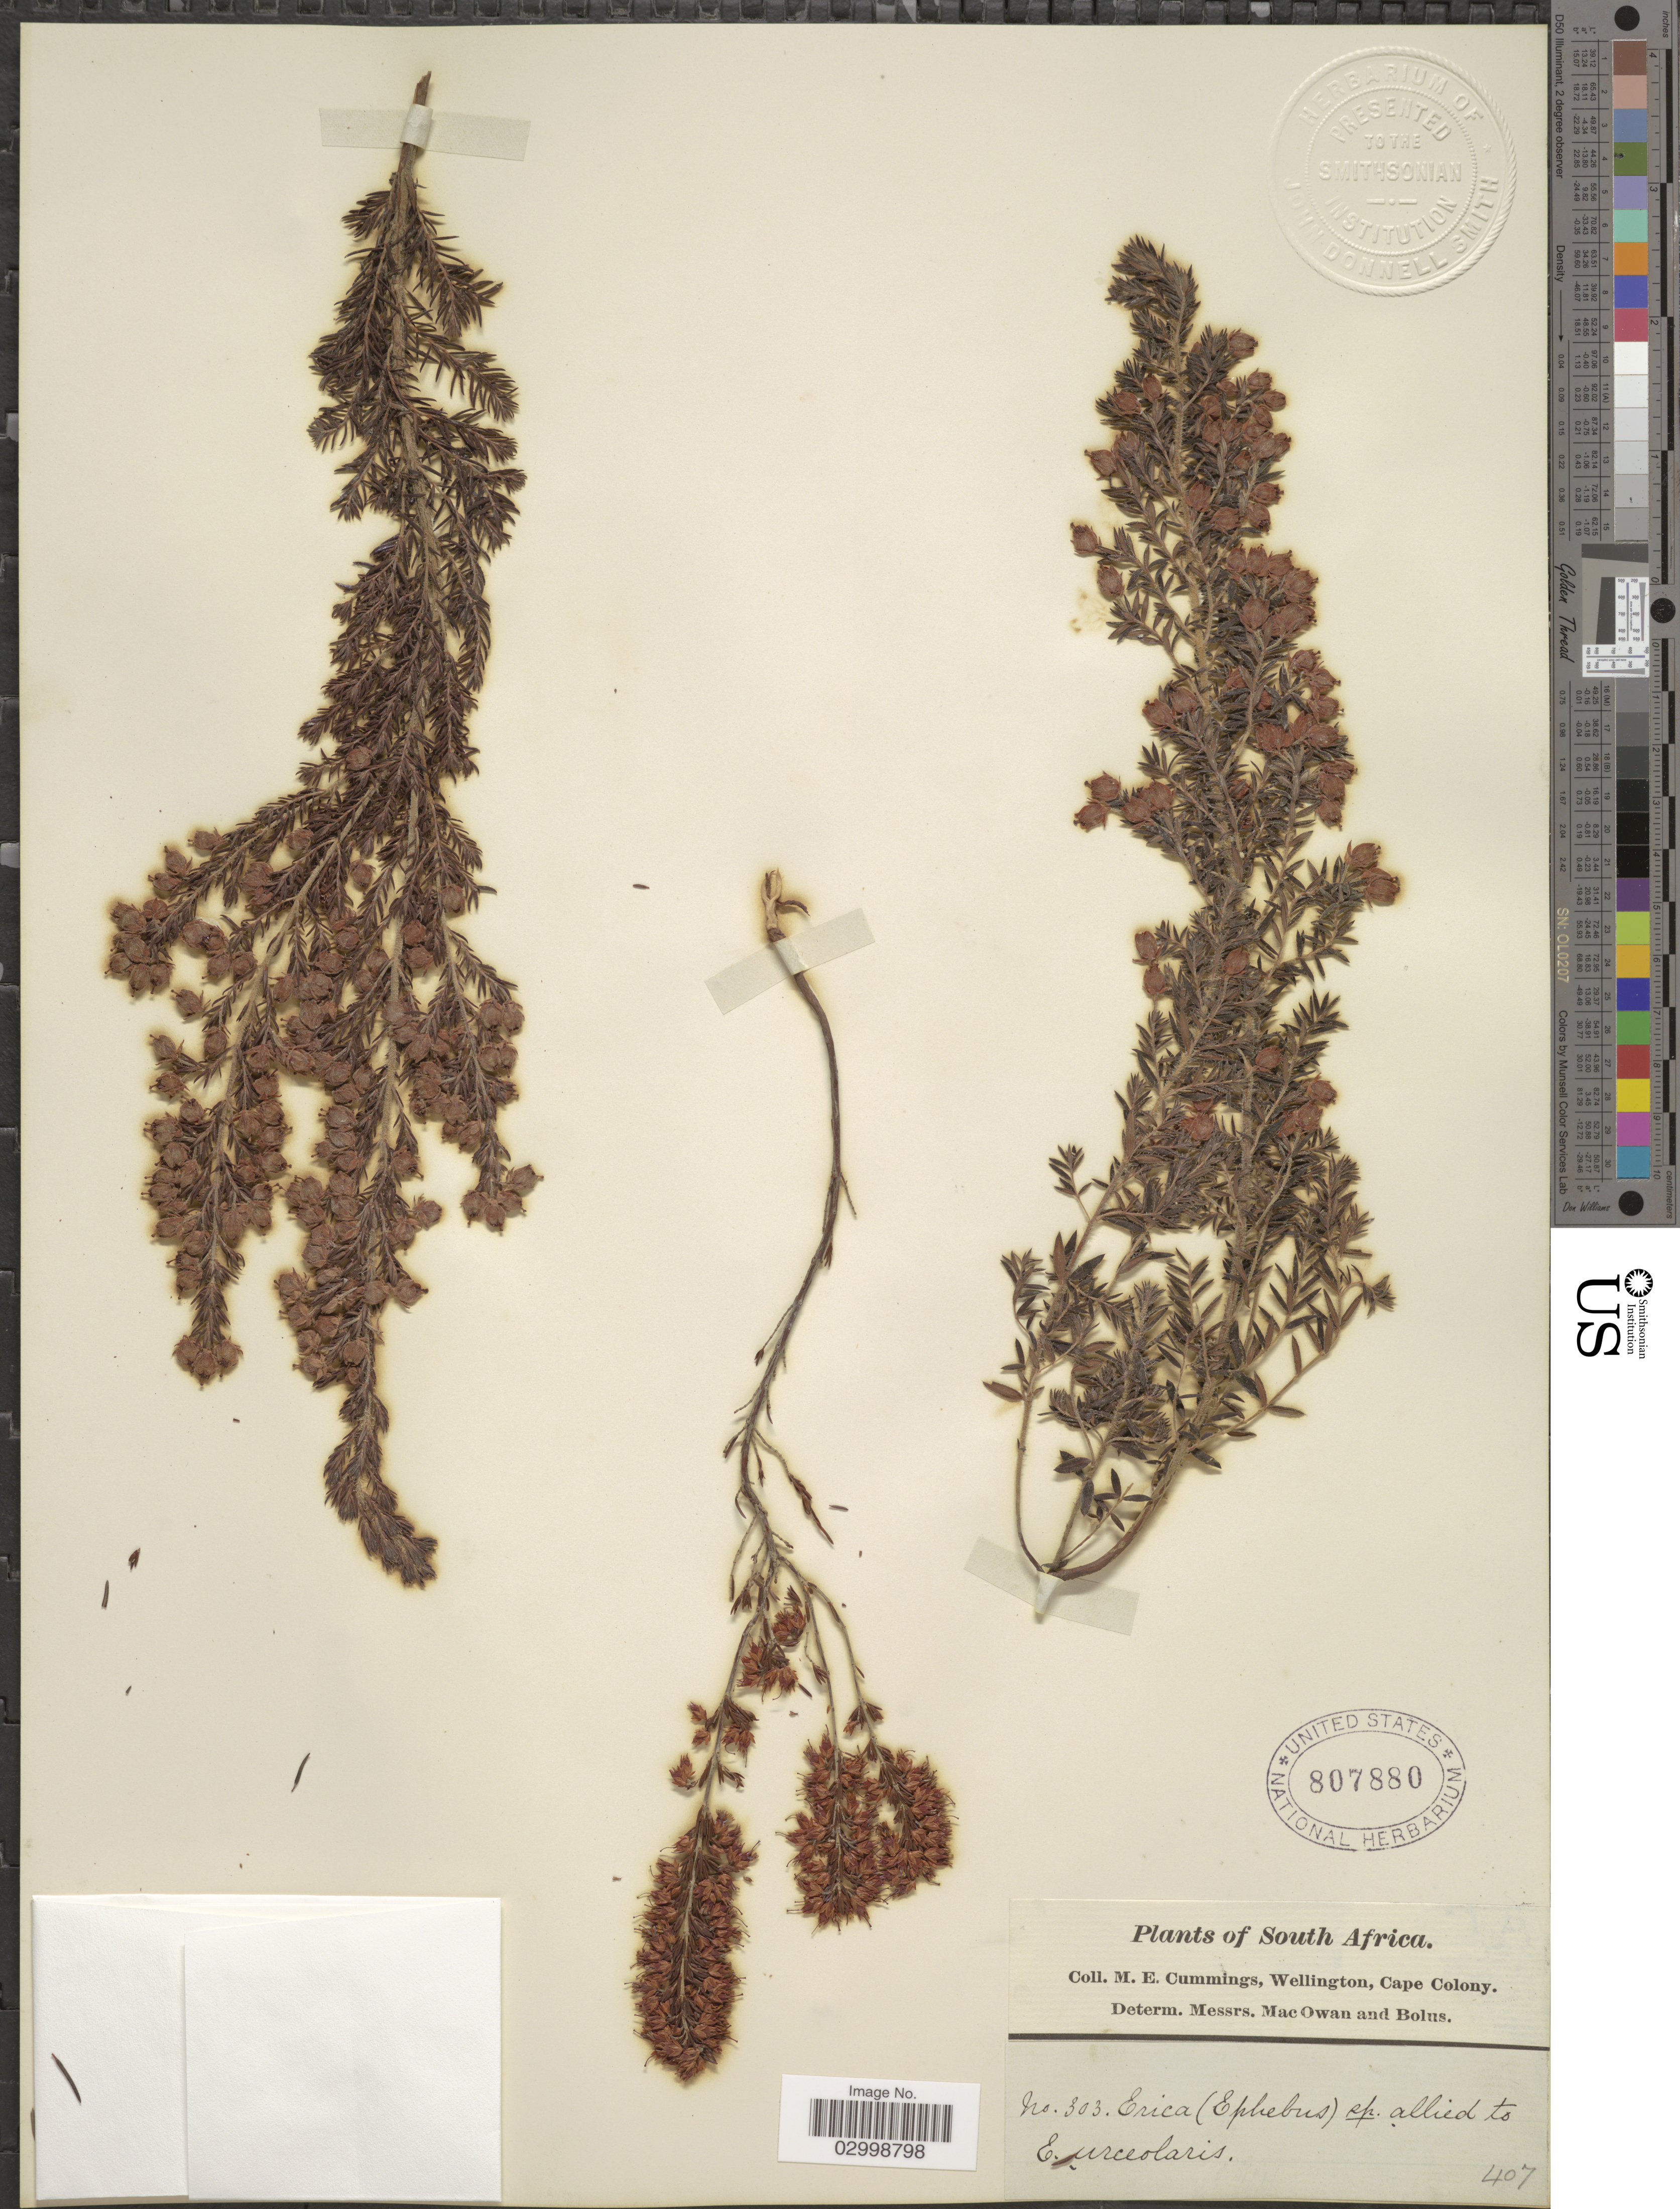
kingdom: Plantae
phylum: Tracheophyta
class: Magnoliopsida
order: Ericales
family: Ericaceae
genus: Erica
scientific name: Erica urceolaris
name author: P.J. Bergius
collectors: M. E. Cummings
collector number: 303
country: South Africa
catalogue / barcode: US 807880